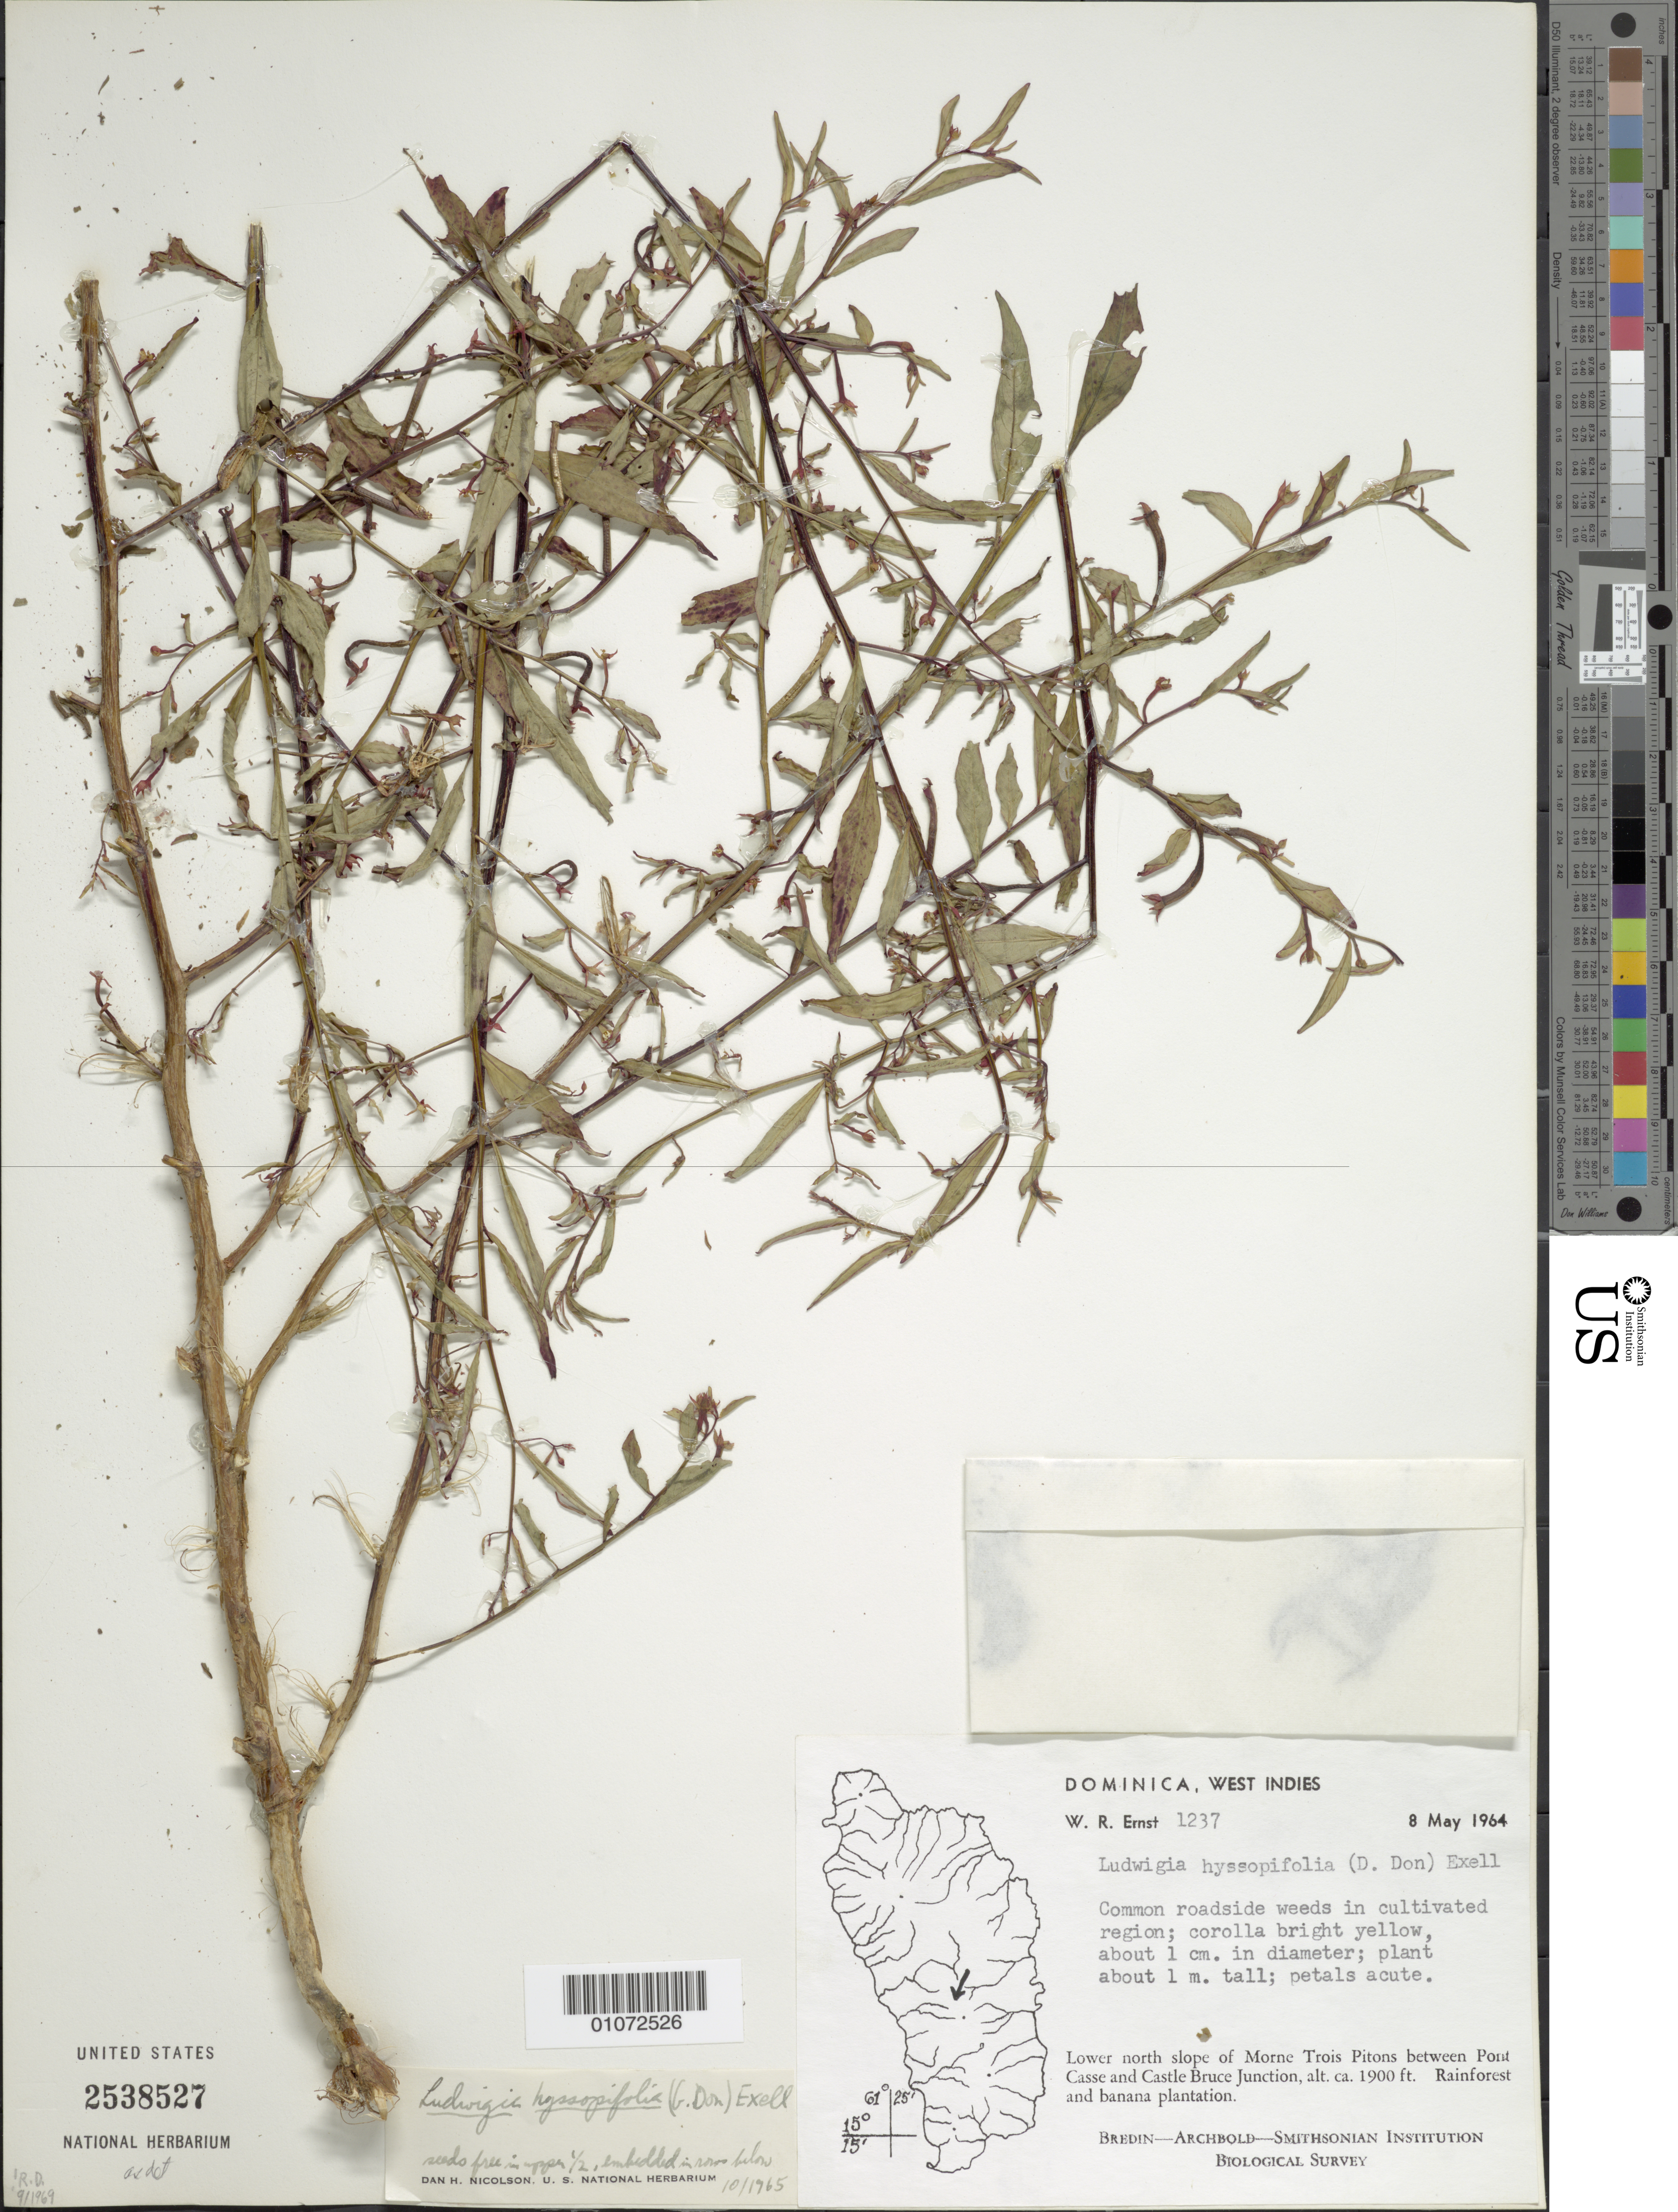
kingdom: Plantae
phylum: Tracheophyta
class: Magnoliopsida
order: Myrtales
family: Onagraceae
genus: Ludwigia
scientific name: Ludwigia hyssopifolia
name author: (G. Don) Exell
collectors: W. R. Ernst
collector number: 1237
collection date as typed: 08 May 1964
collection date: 1964-05-08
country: Dominica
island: Dominica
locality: Lower north slope of Morne Trois Pitons and Castle Bruce Junction. Rainforest and banana plantation. Common roadside weeds in cultivated region.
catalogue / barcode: US 2538527